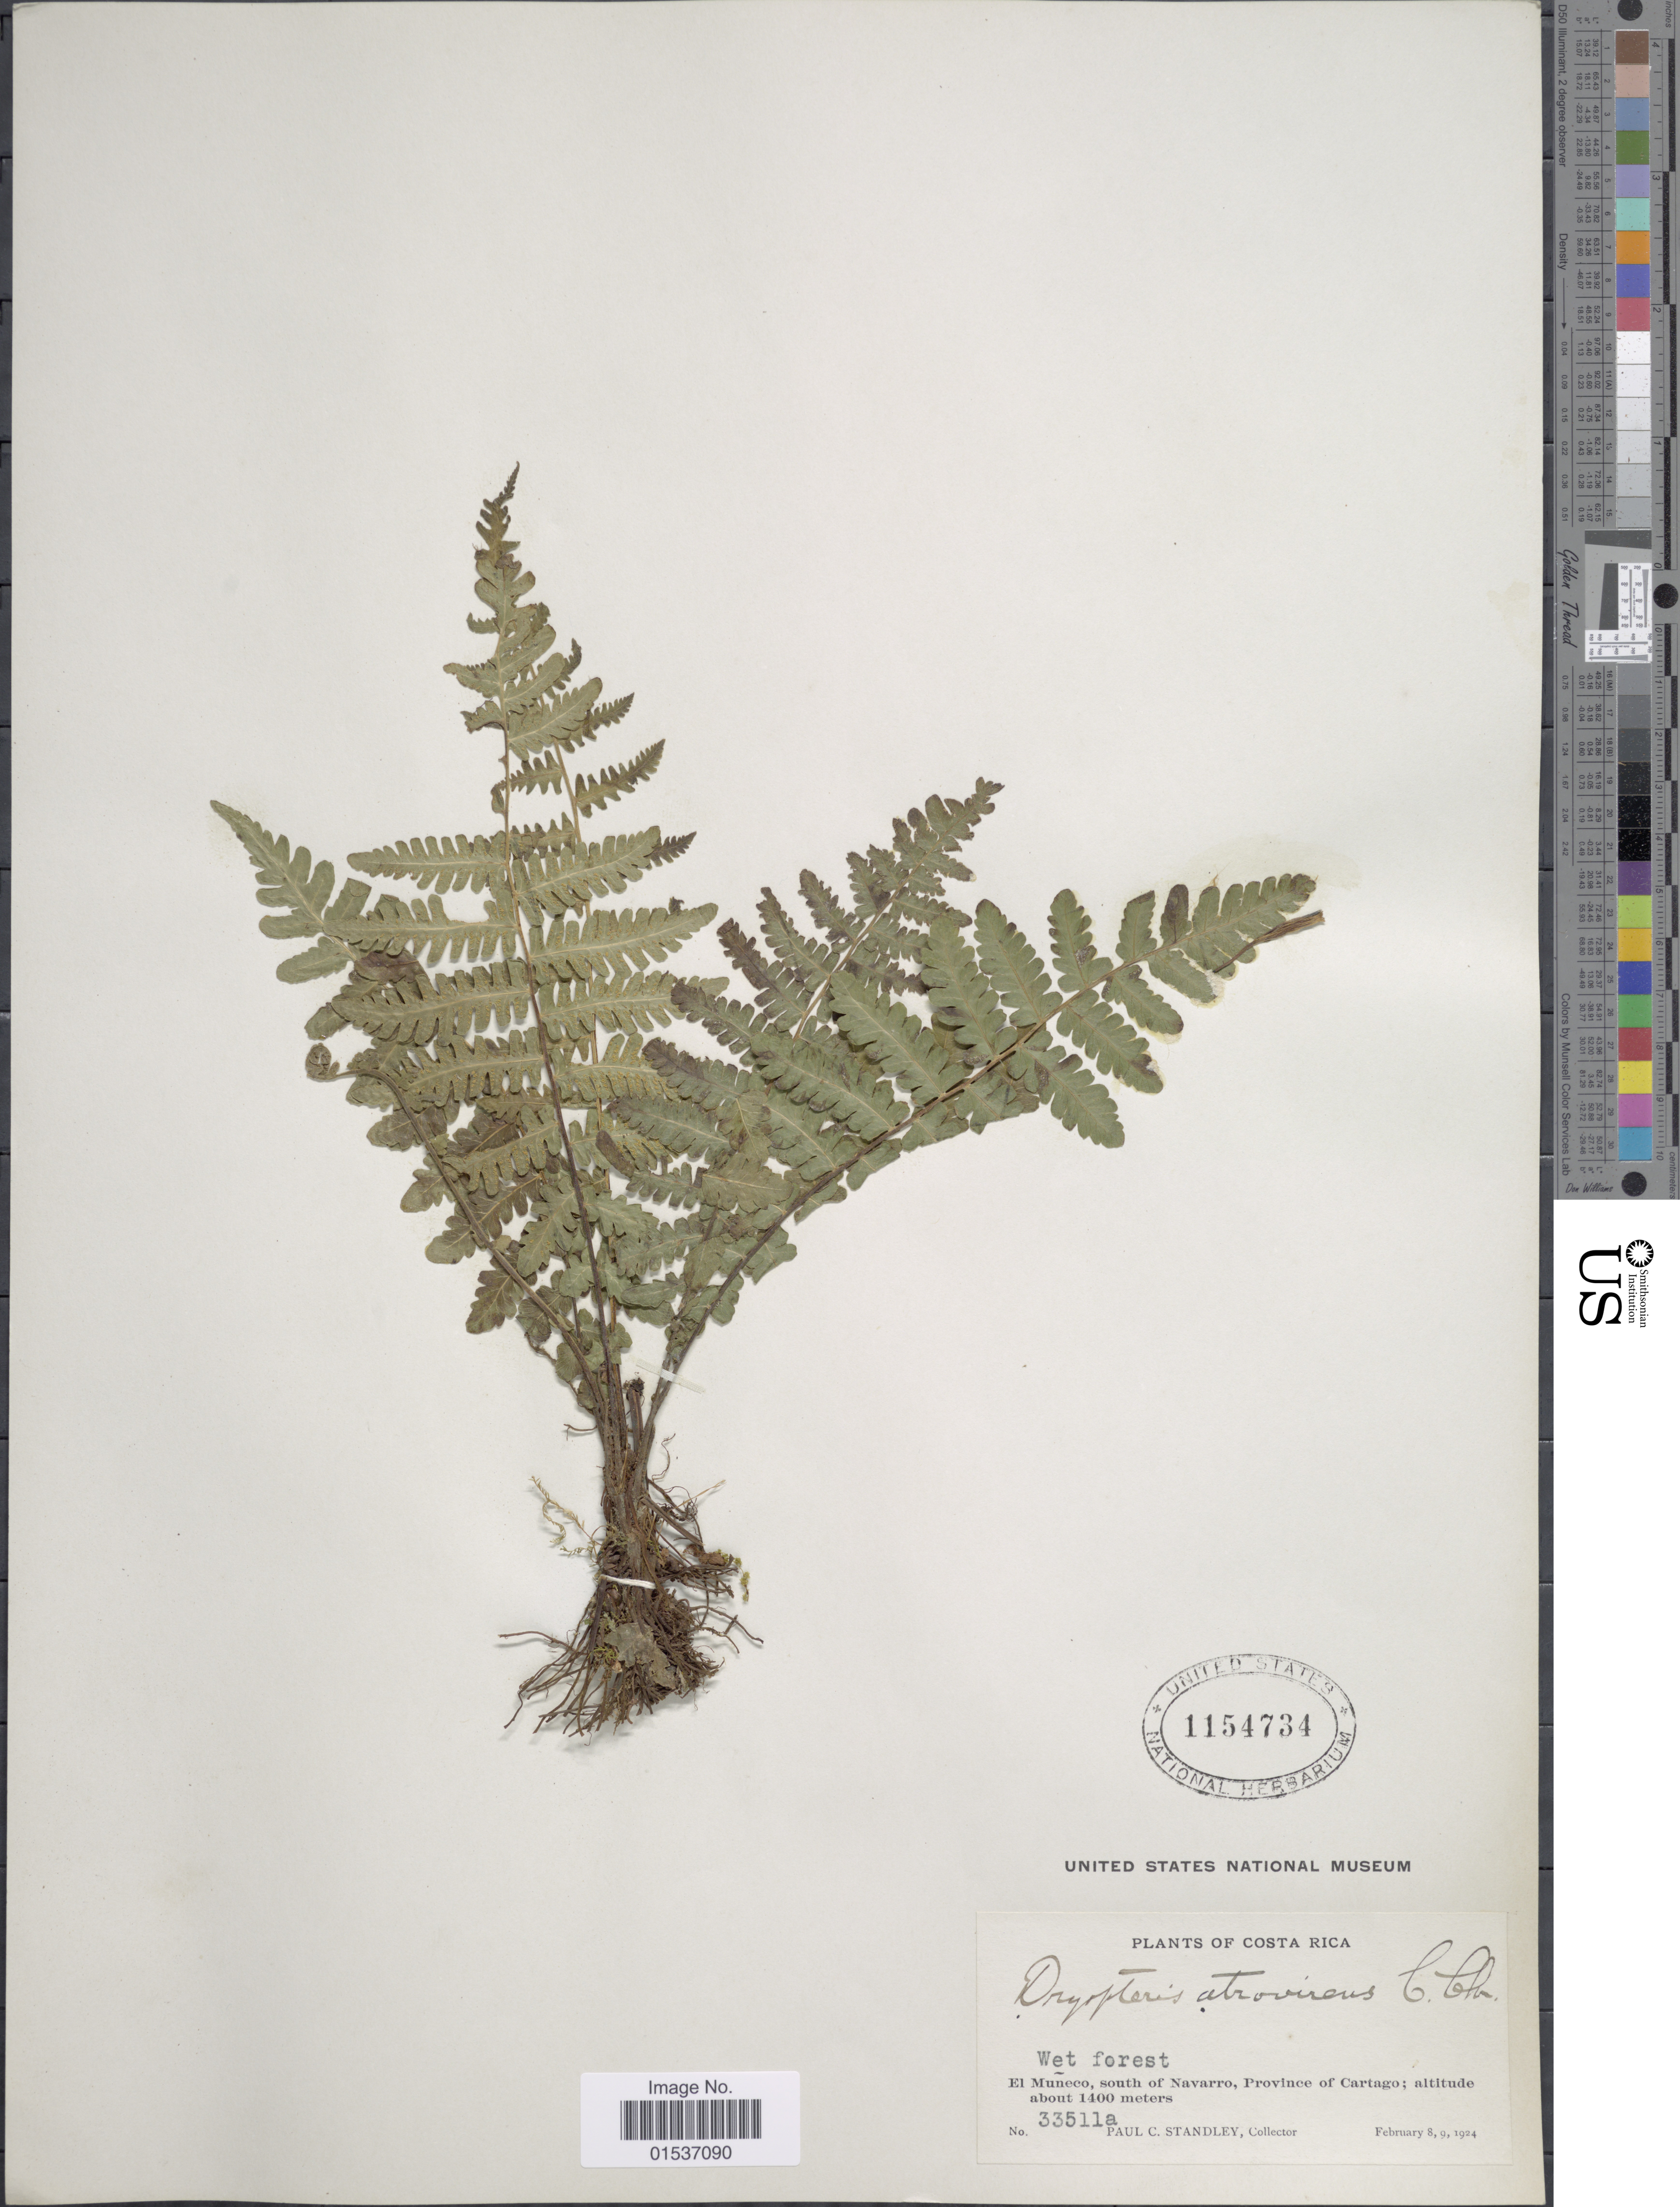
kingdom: Plantae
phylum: Tracheophyta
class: Polypodiopsida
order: Polypodiales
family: Thelypteridaceae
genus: Thelypteris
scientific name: Thelypteris atrovirens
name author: (C. Chr.) C.F. Reed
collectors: P. C. Standley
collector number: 33511a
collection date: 1924-02-08/1924-02-09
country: Costa Rica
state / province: Cartago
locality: Costa Rica. El Muneco, south of Navarro, Province de Cartago.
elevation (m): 1400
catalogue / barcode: US 1154734